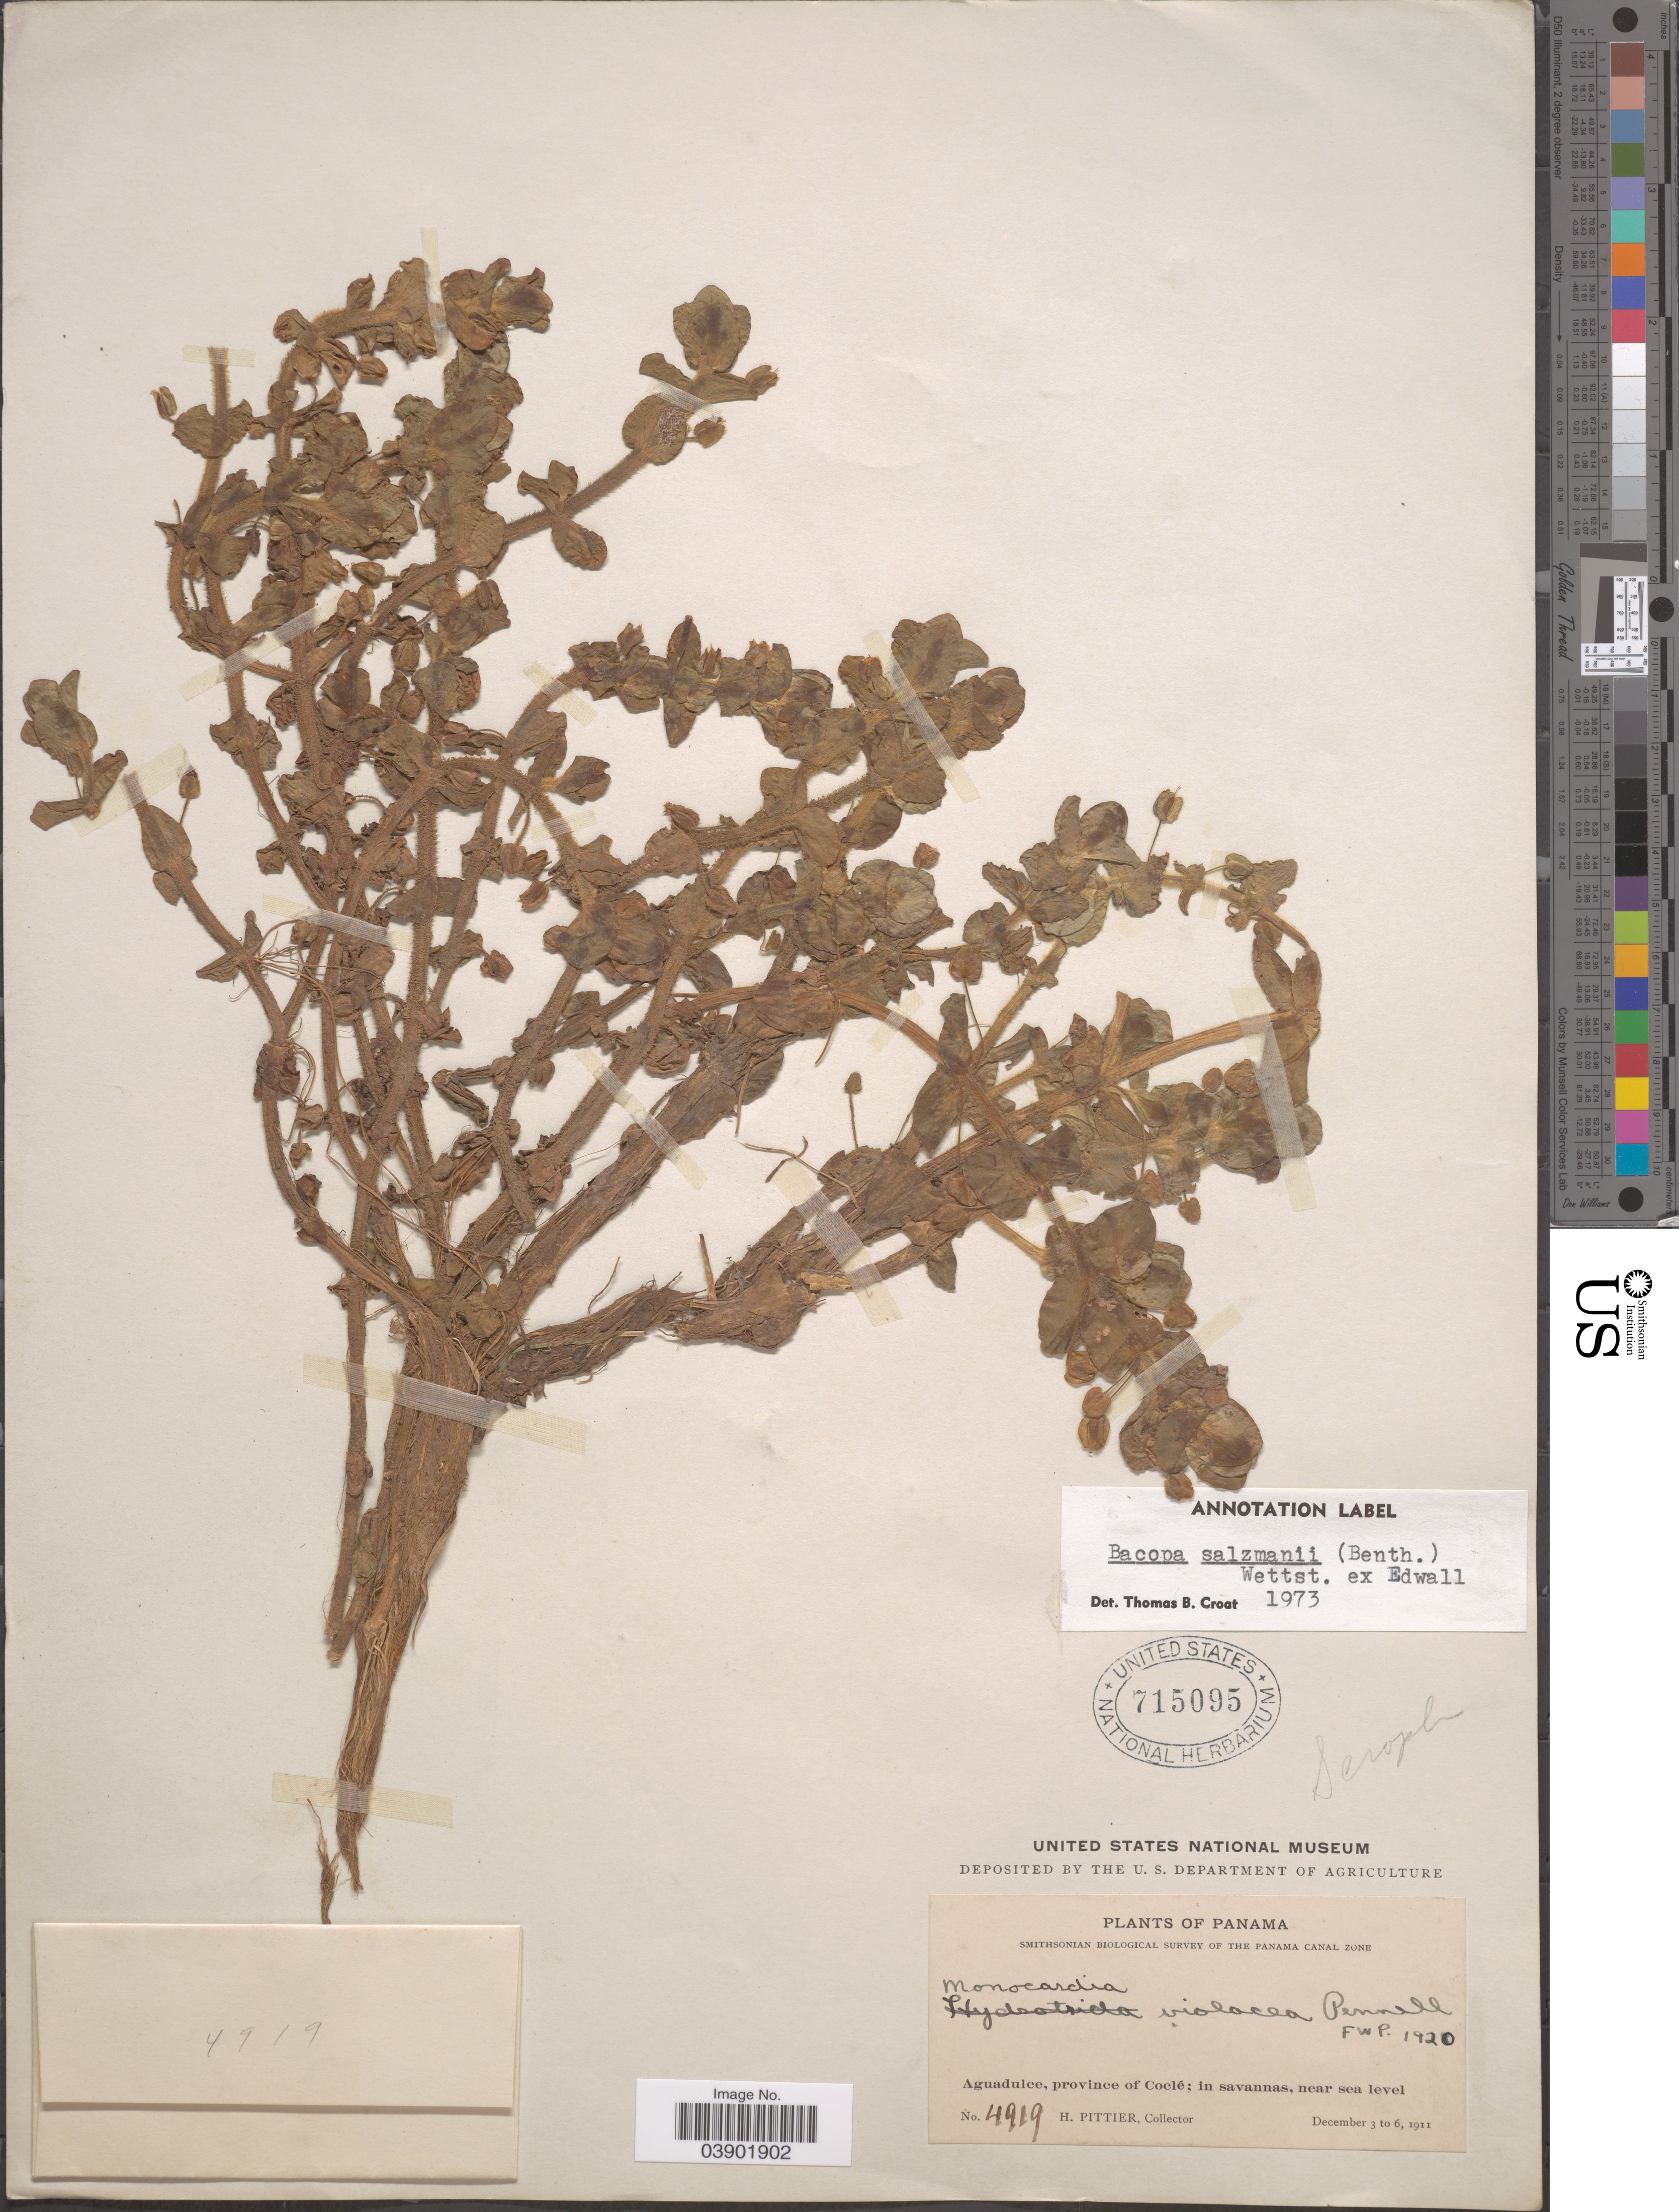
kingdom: Plantae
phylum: Tracheophyta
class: Magnoliopsida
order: Lamiales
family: Plantaginaceae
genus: Bacopa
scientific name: Bacopa salzmannii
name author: (Benth.) Wettst. ex Edwall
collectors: H. F. Pittier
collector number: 4919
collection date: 1911-12-03/1911-12-06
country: Panama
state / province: Cocle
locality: Aguadulce.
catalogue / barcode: US 715095